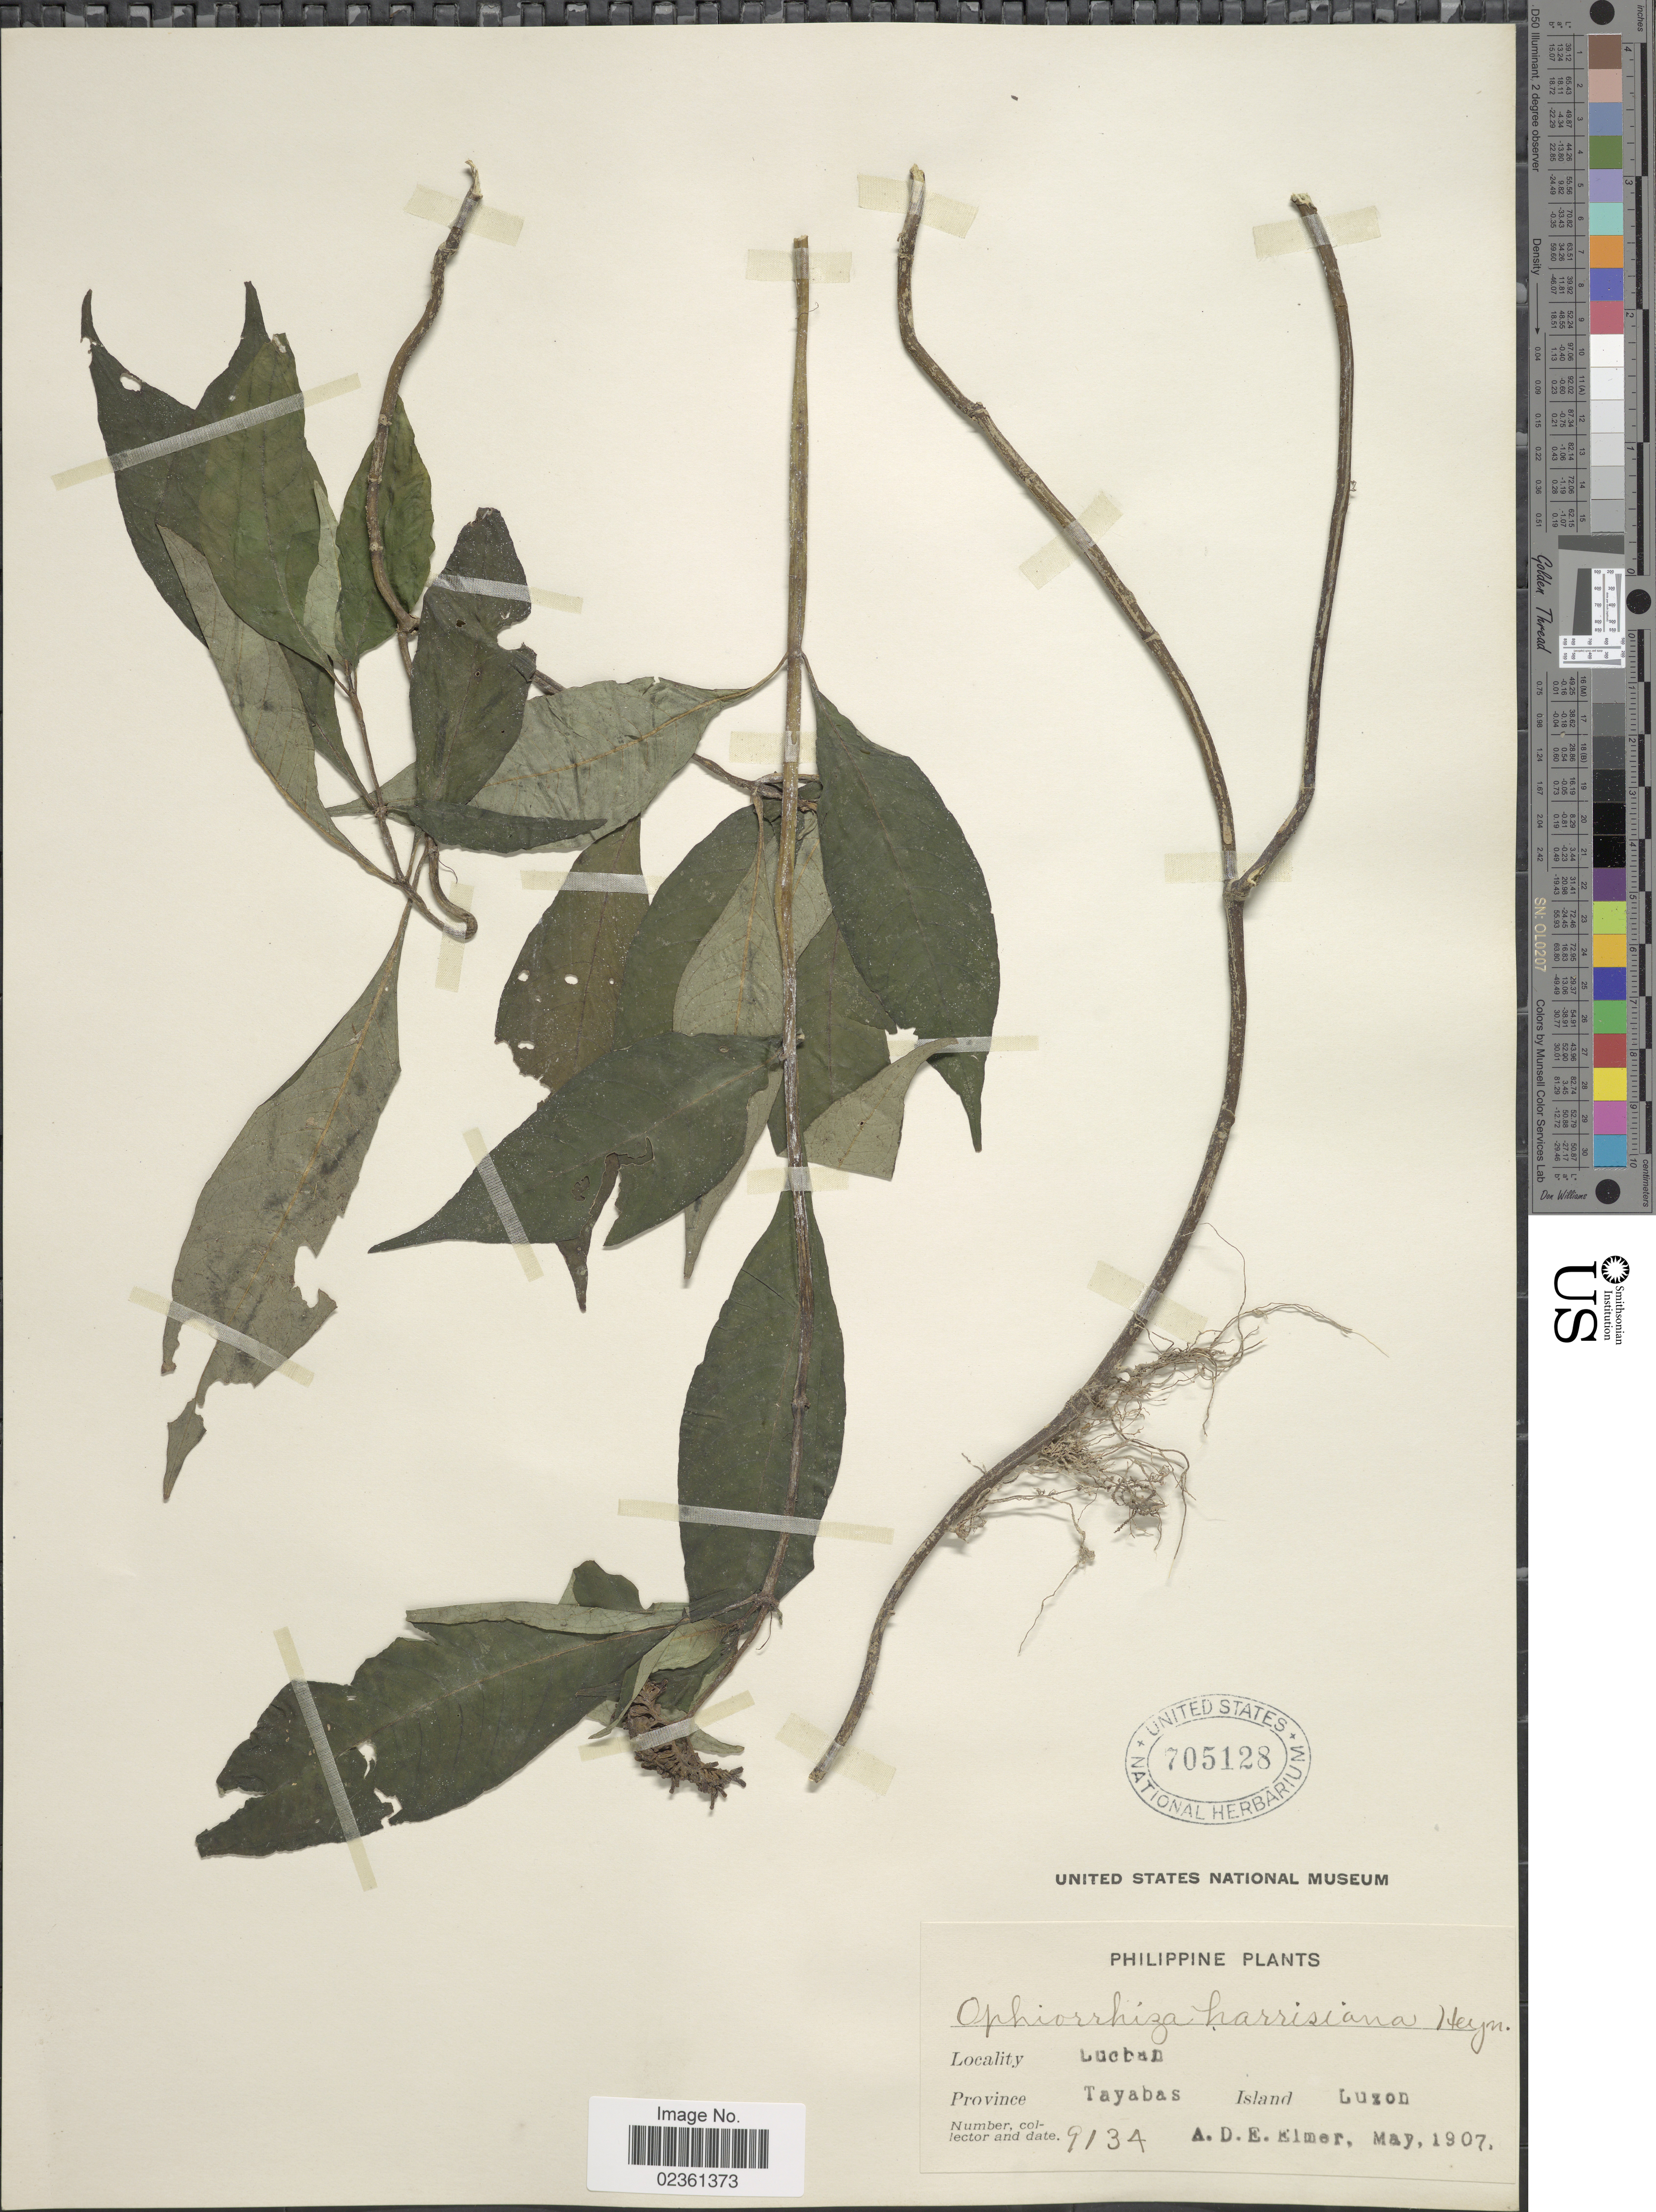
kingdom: Plantae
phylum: Tracheophyta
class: Magnoliopsida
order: Gentianales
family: Rubiaceae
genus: Ophiorrhiza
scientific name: Ophiorrhiza oblongifolia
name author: DC.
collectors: A. D. E. Elmer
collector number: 9134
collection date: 1907-05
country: Philippines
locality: Lucban, Province Tayabas, Island Luzon.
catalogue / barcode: US 705128